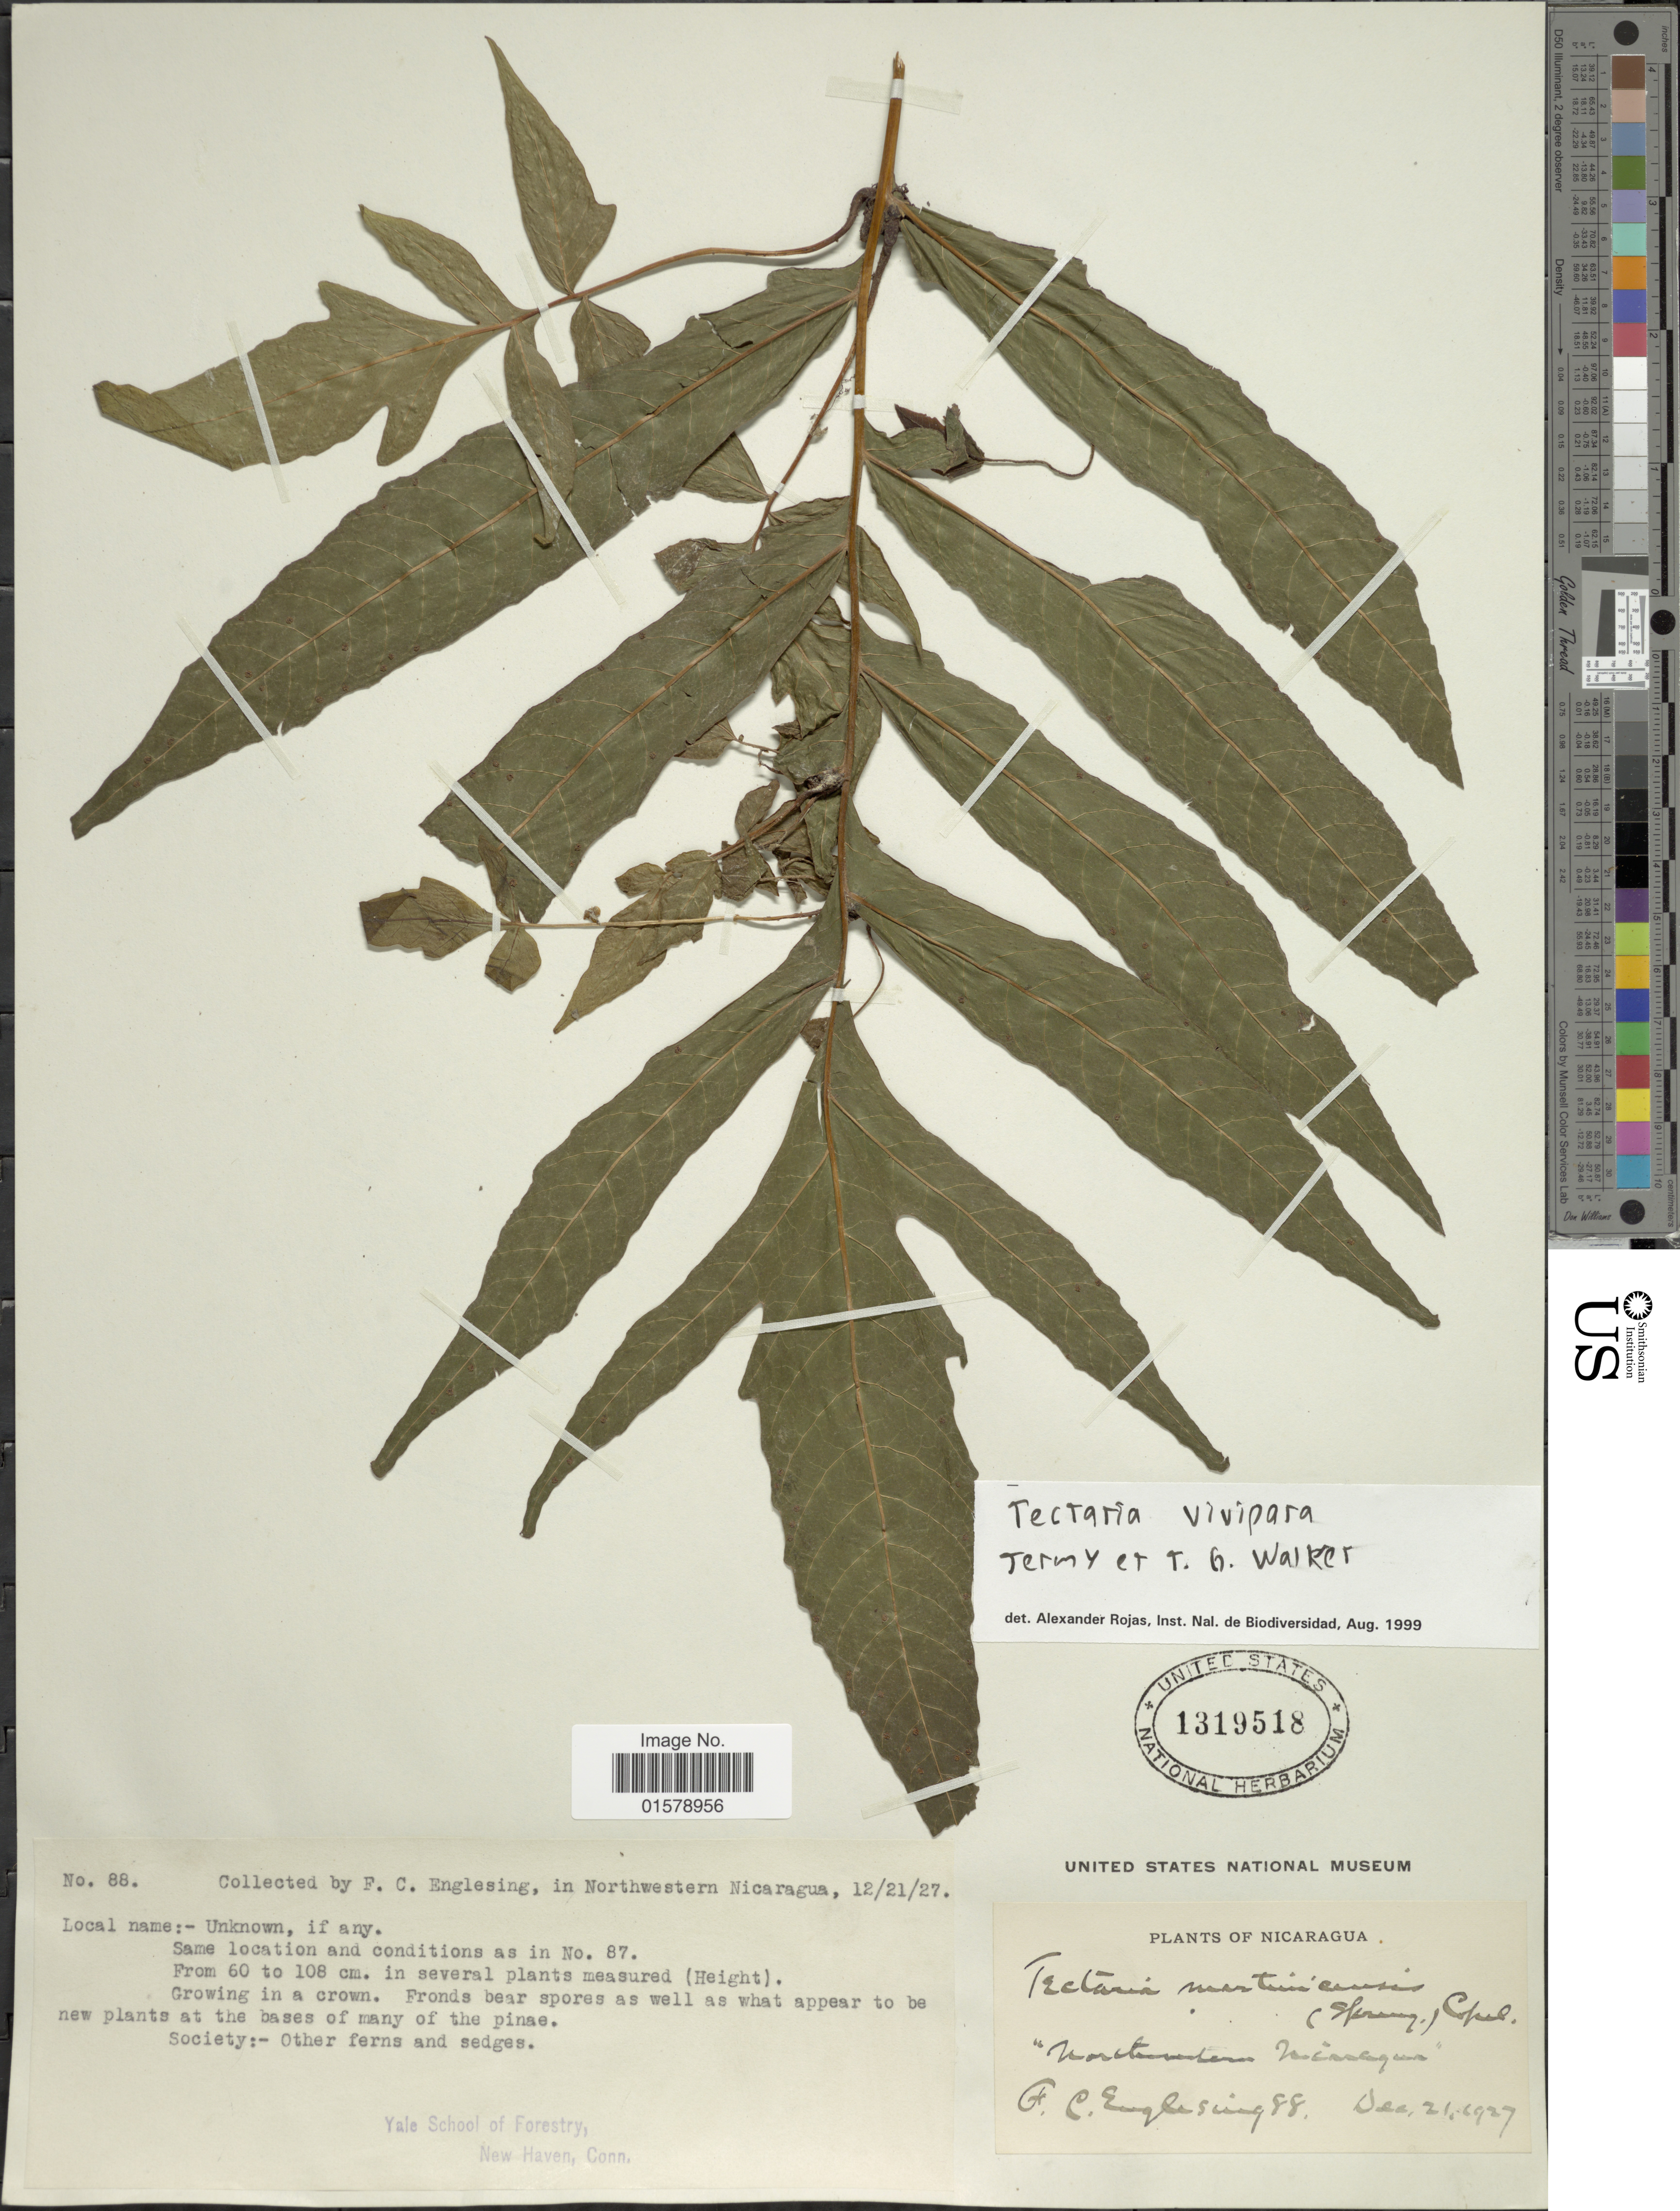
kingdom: Plantae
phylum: Tracheophyta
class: Polypodiopsida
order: Polypodiales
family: Tectariaceae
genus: Tectaria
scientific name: Tectaria vivipara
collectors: F. Englesing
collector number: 88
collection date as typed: Transcribed d/m/y: 21/12/27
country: Nicaragua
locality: In Northwestern Nicaragua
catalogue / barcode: US 1319518